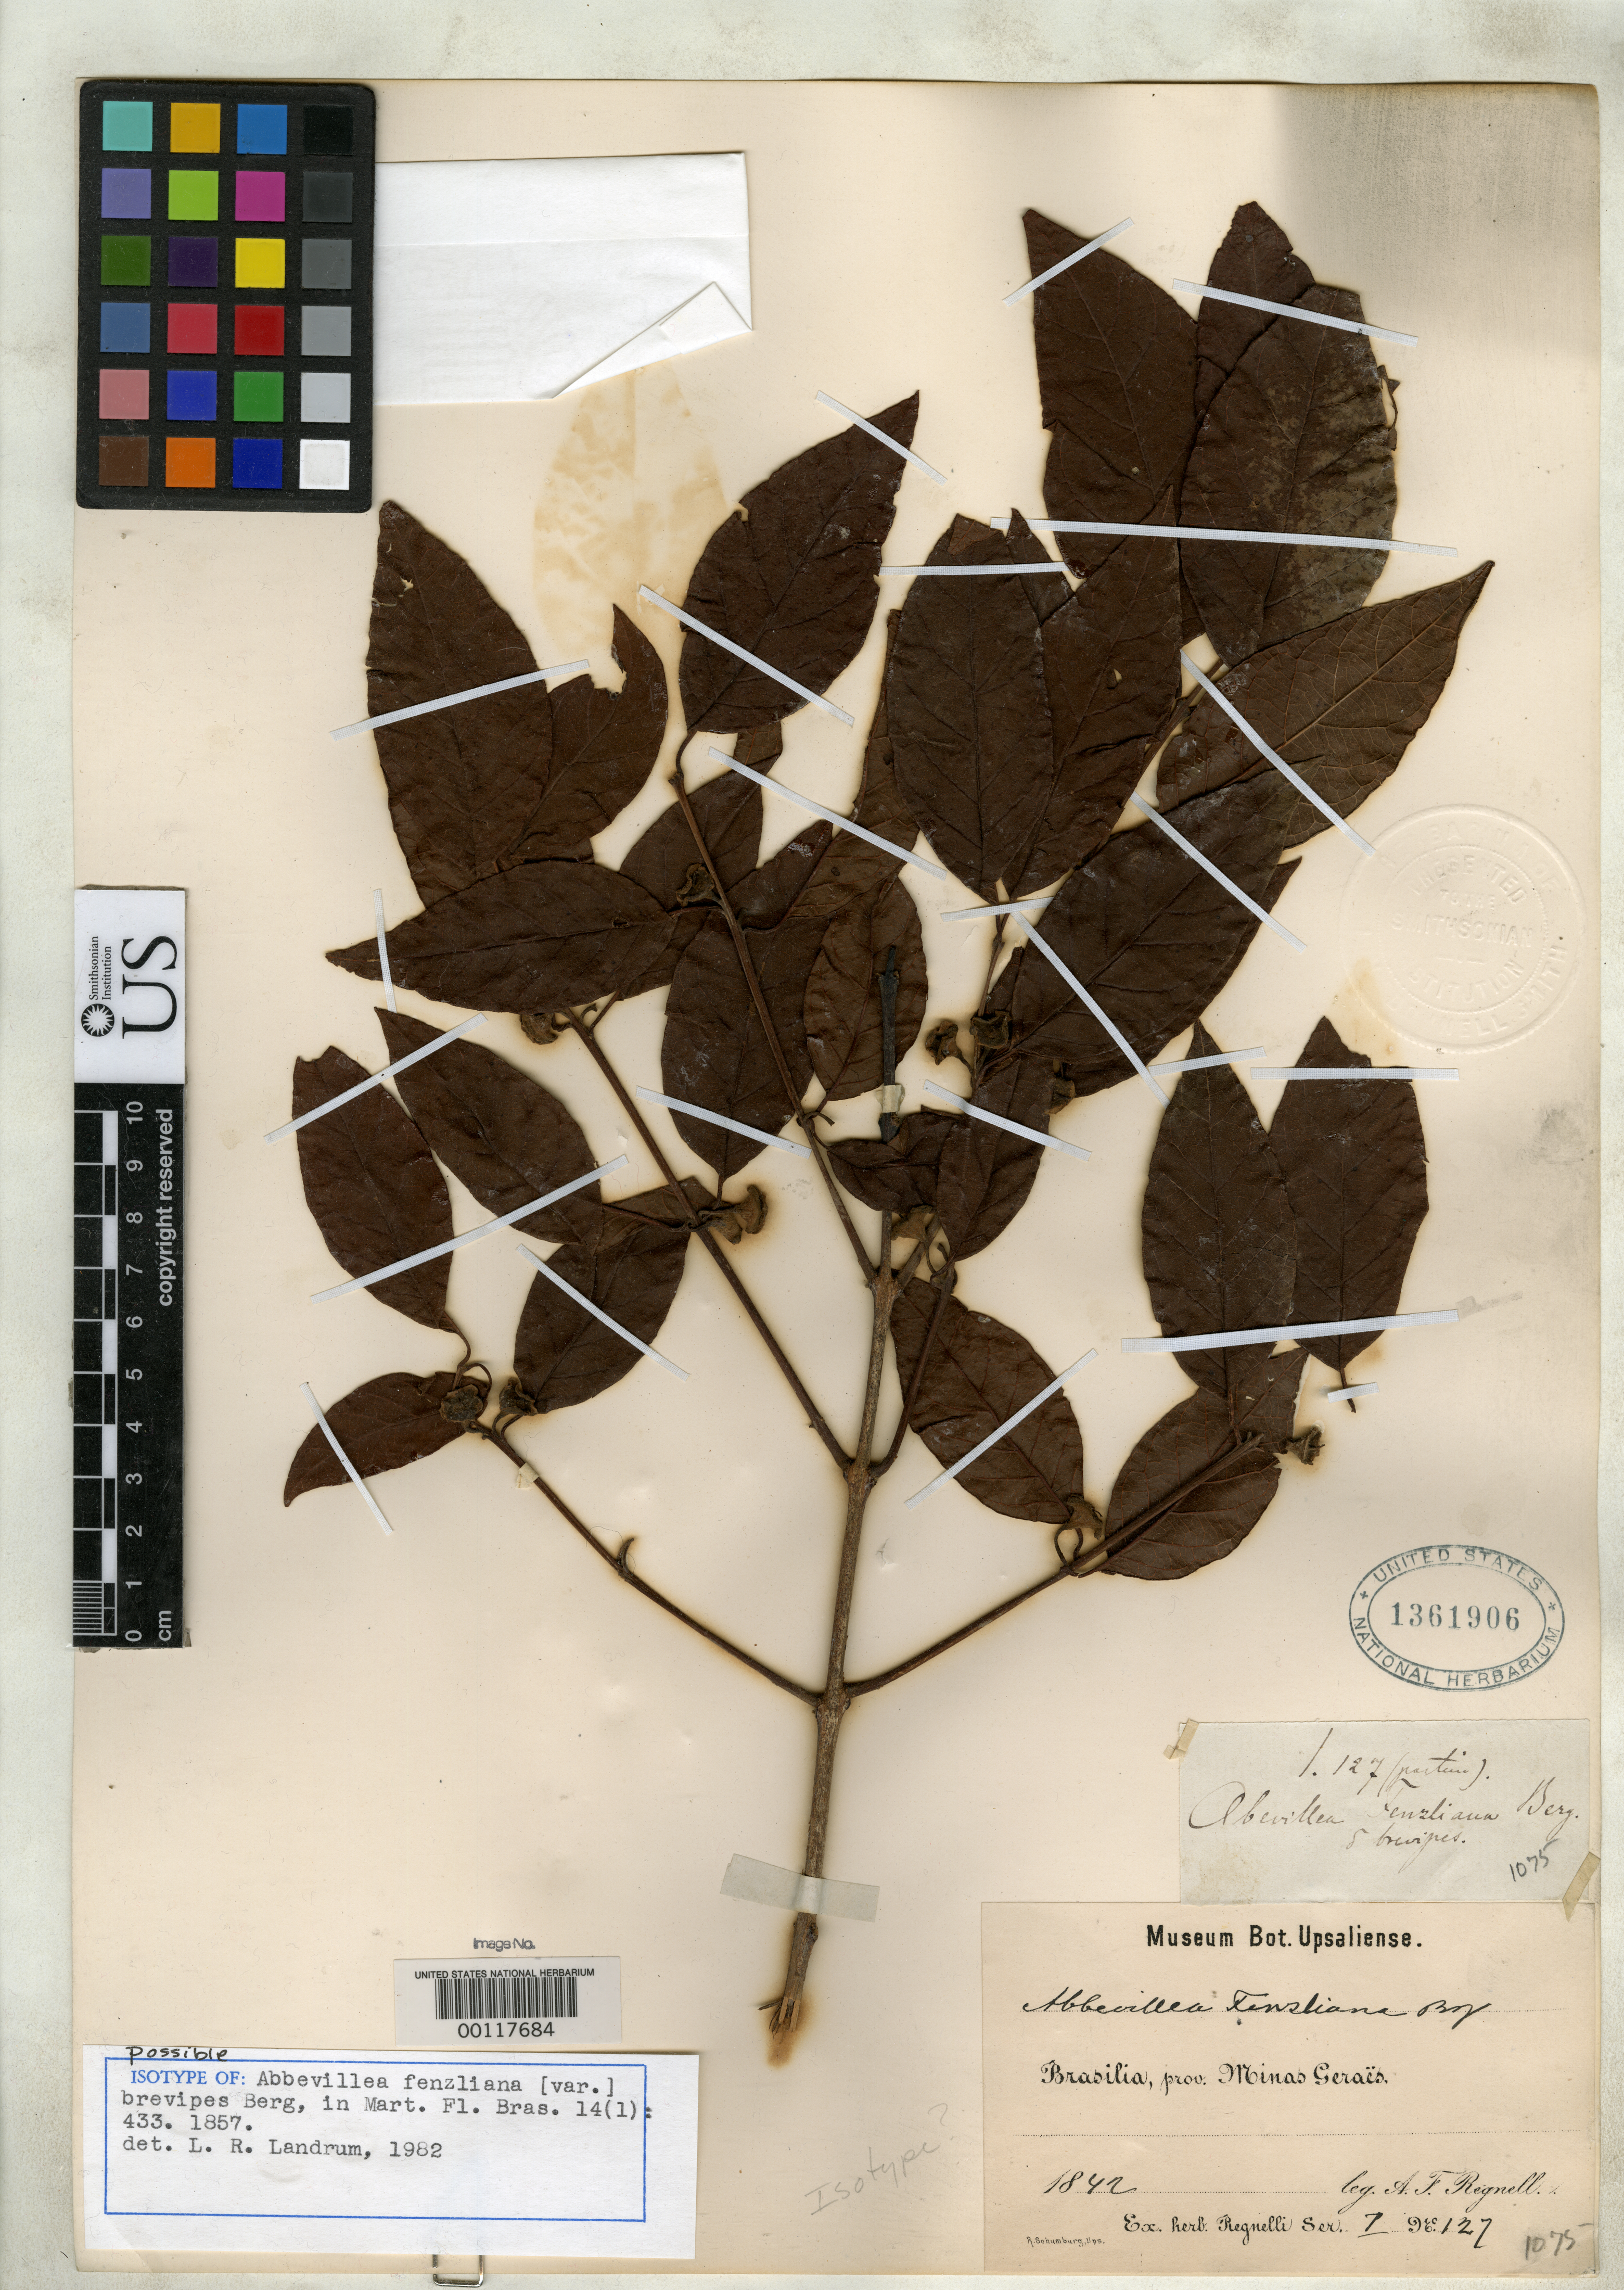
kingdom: Plantae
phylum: Tracheophyta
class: Magnoliopsida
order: Myrtales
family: Myrtaceae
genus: Abbevillea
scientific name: Abbevillea fenzliana var. brevipes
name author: O. Berg in Mart.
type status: Isotype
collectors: A. F. Regnell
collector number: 127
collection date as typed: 1842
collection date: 1842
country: Brazil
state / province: Minas Gerais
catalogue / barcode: US 1361906